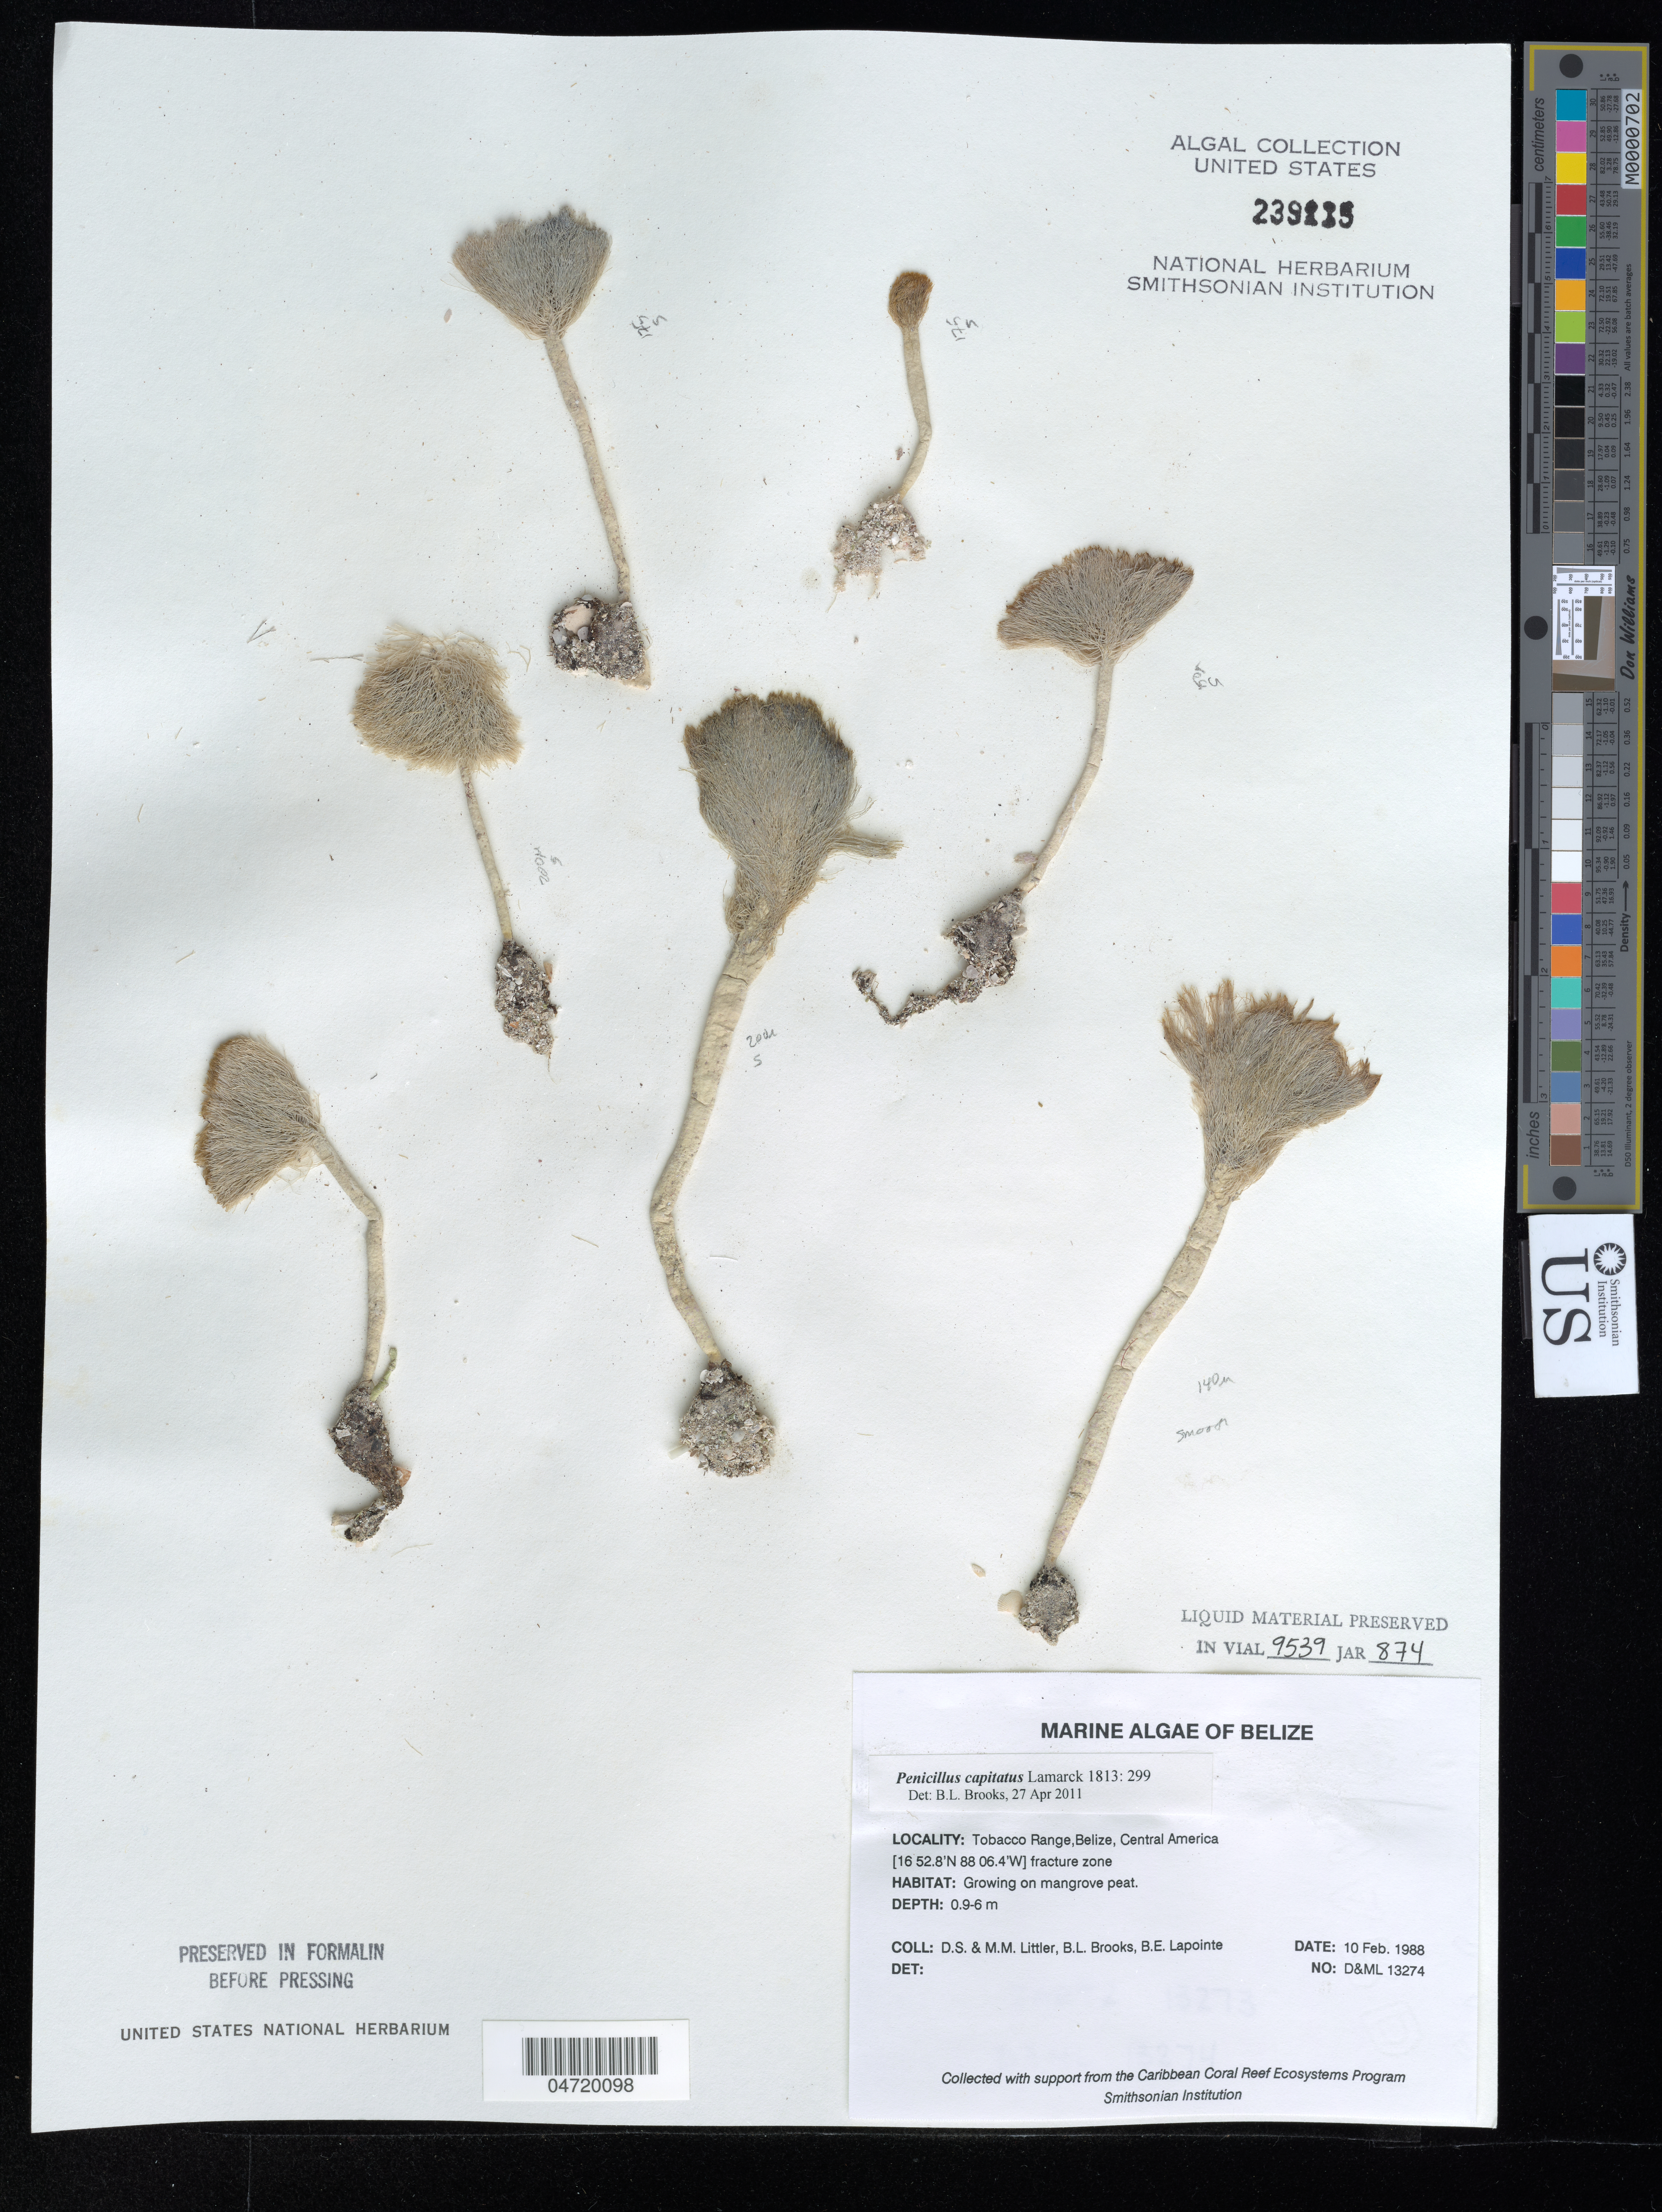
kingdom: Plantae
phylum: Chlorophyta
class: Ulvophyceae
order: Bryopsidales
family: Udoteaceae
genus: Penicillus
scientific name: Penicillus capitatus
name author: Lam.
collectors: D. S. Littler, M. M. Littler, B. Brooks & B. Lapointe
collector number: D&ML13274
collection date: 1988-02-10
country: Belize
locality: Tobacco Range.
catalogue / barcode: US 239115